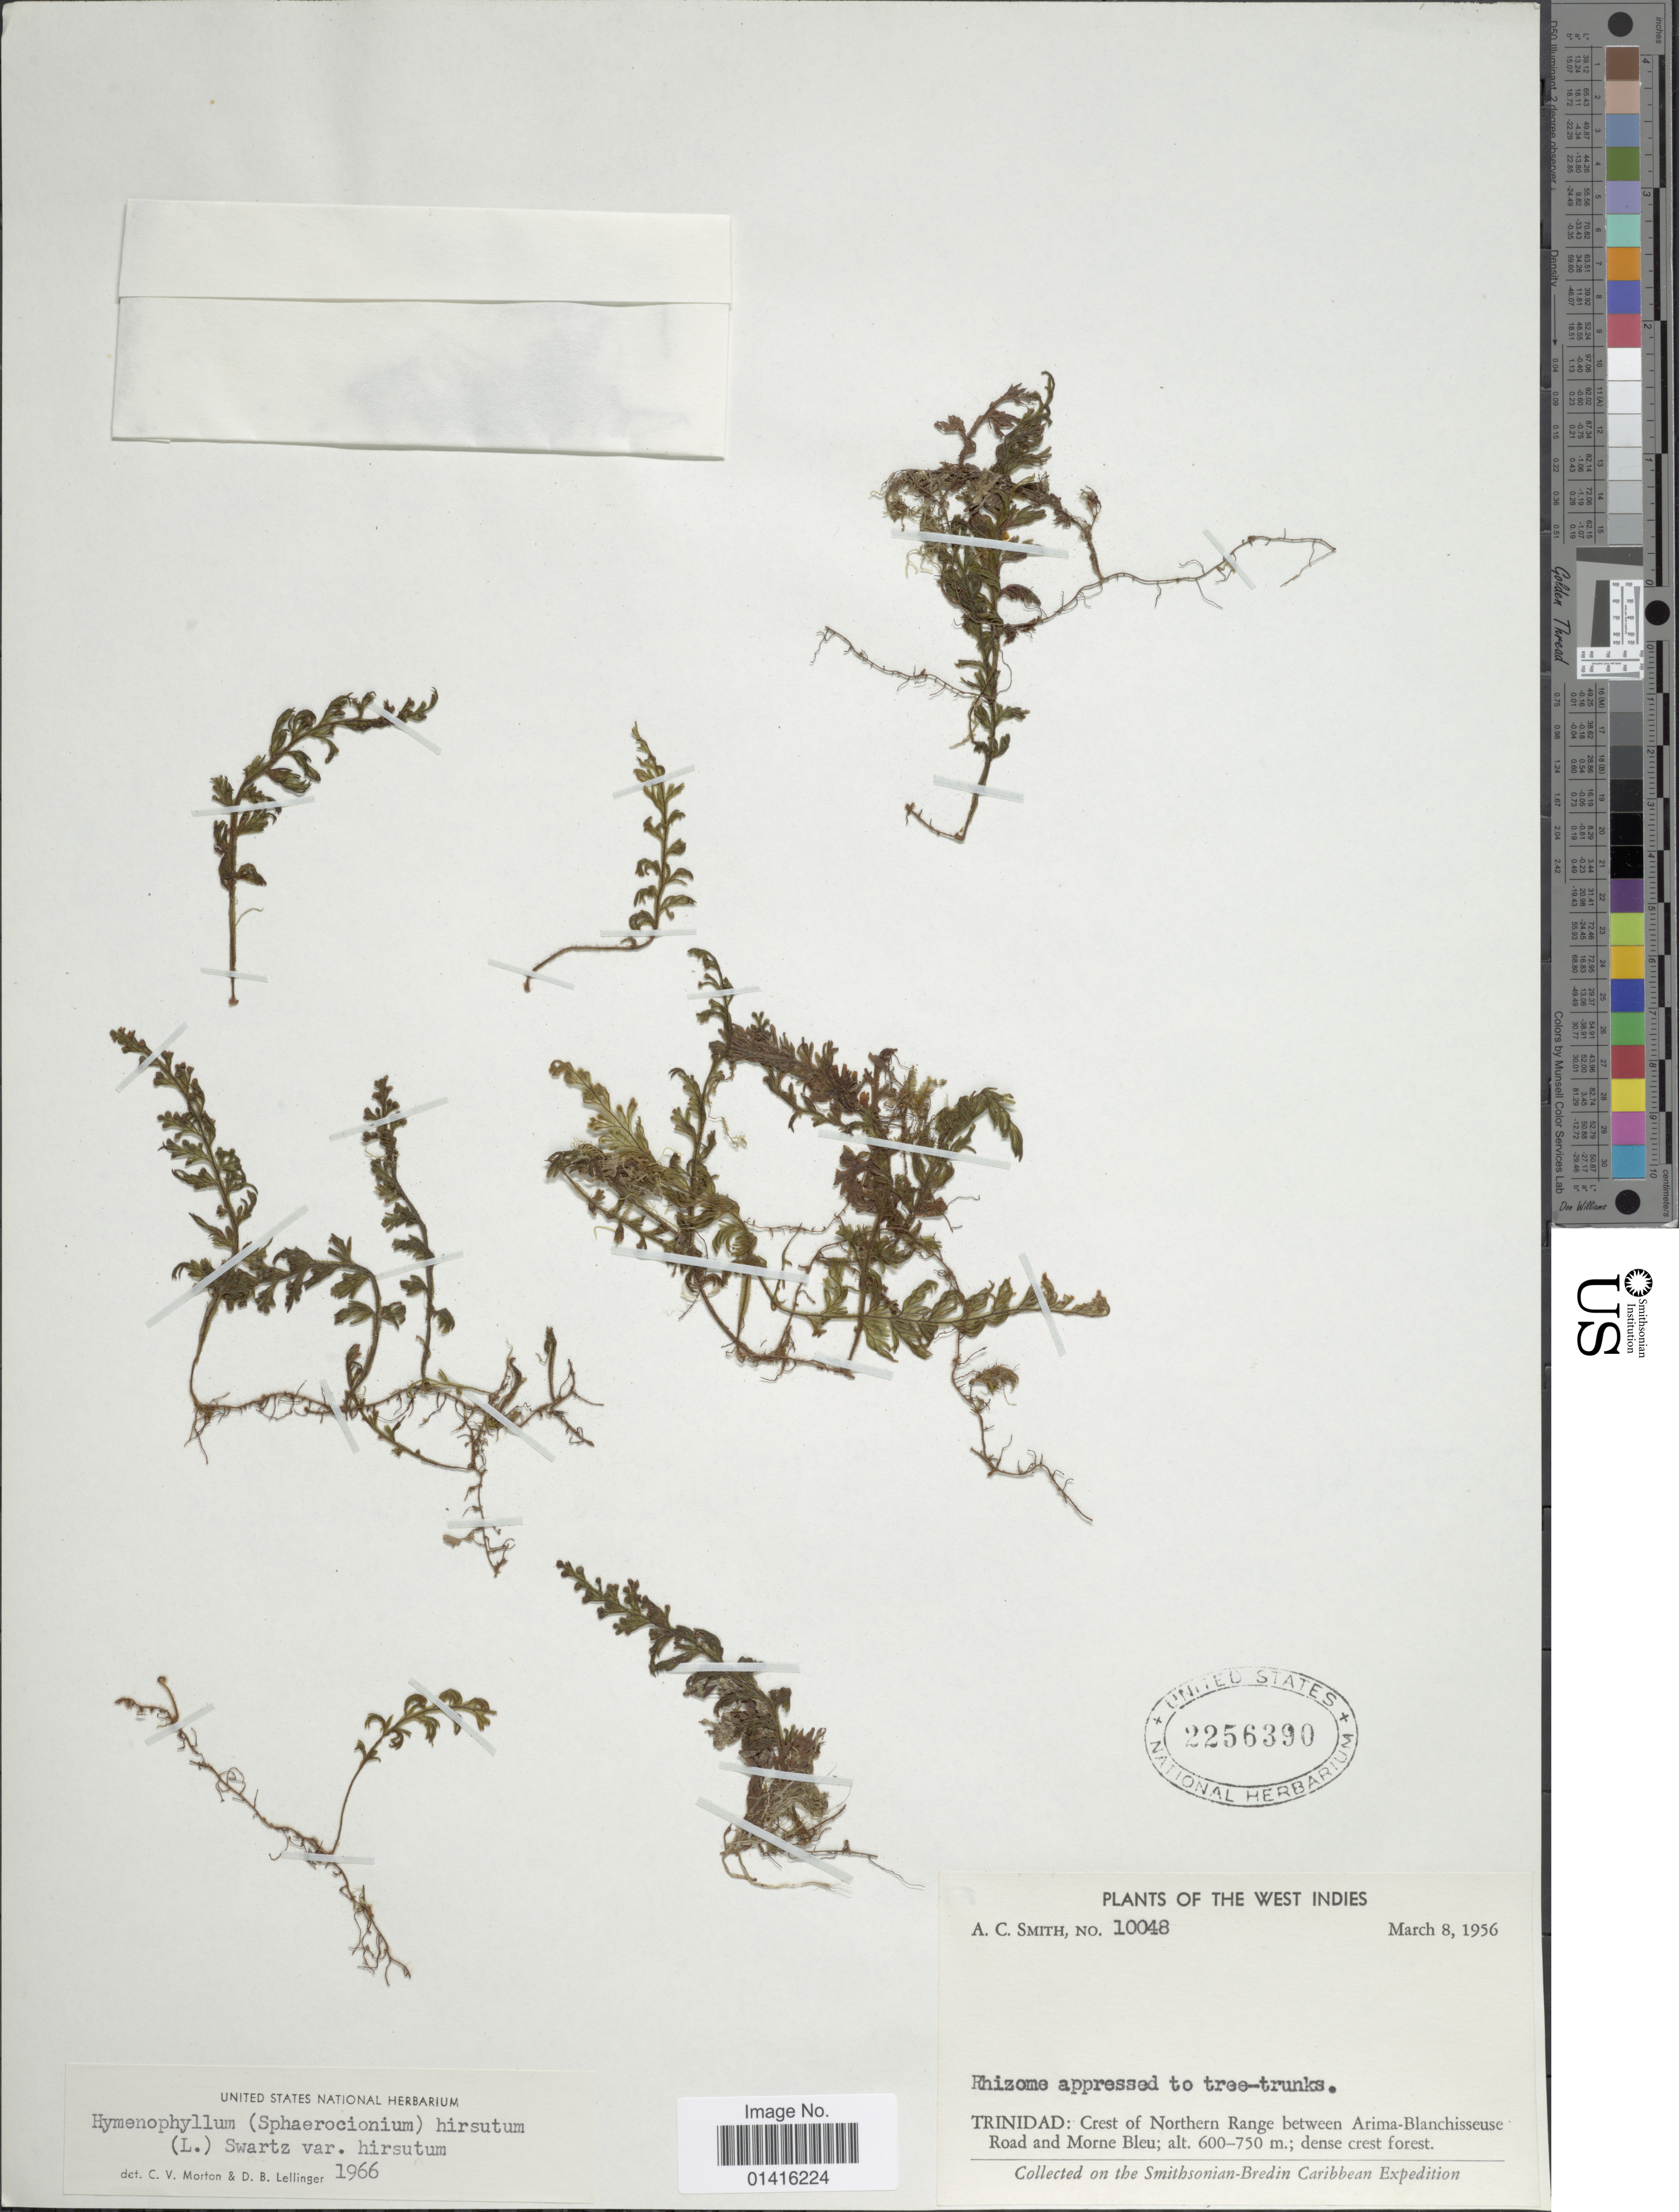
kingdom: Plantae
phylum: Tracheophyta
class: Polypodiopsida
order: Hymenophyllales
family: Hymenophyllaceae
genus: Hymenophyllum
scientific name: Hymenophyllum hirsutum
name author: (L.) Sw.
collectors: A. C. Smith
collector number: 10048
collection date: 1956-03-08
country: Trinidad and Tobago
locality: The West Indies, Trinidad: Crest of Northern Range between Arima-Blanchisseuse Road and Morne Bleu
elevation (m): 600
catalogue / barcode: US 2256390